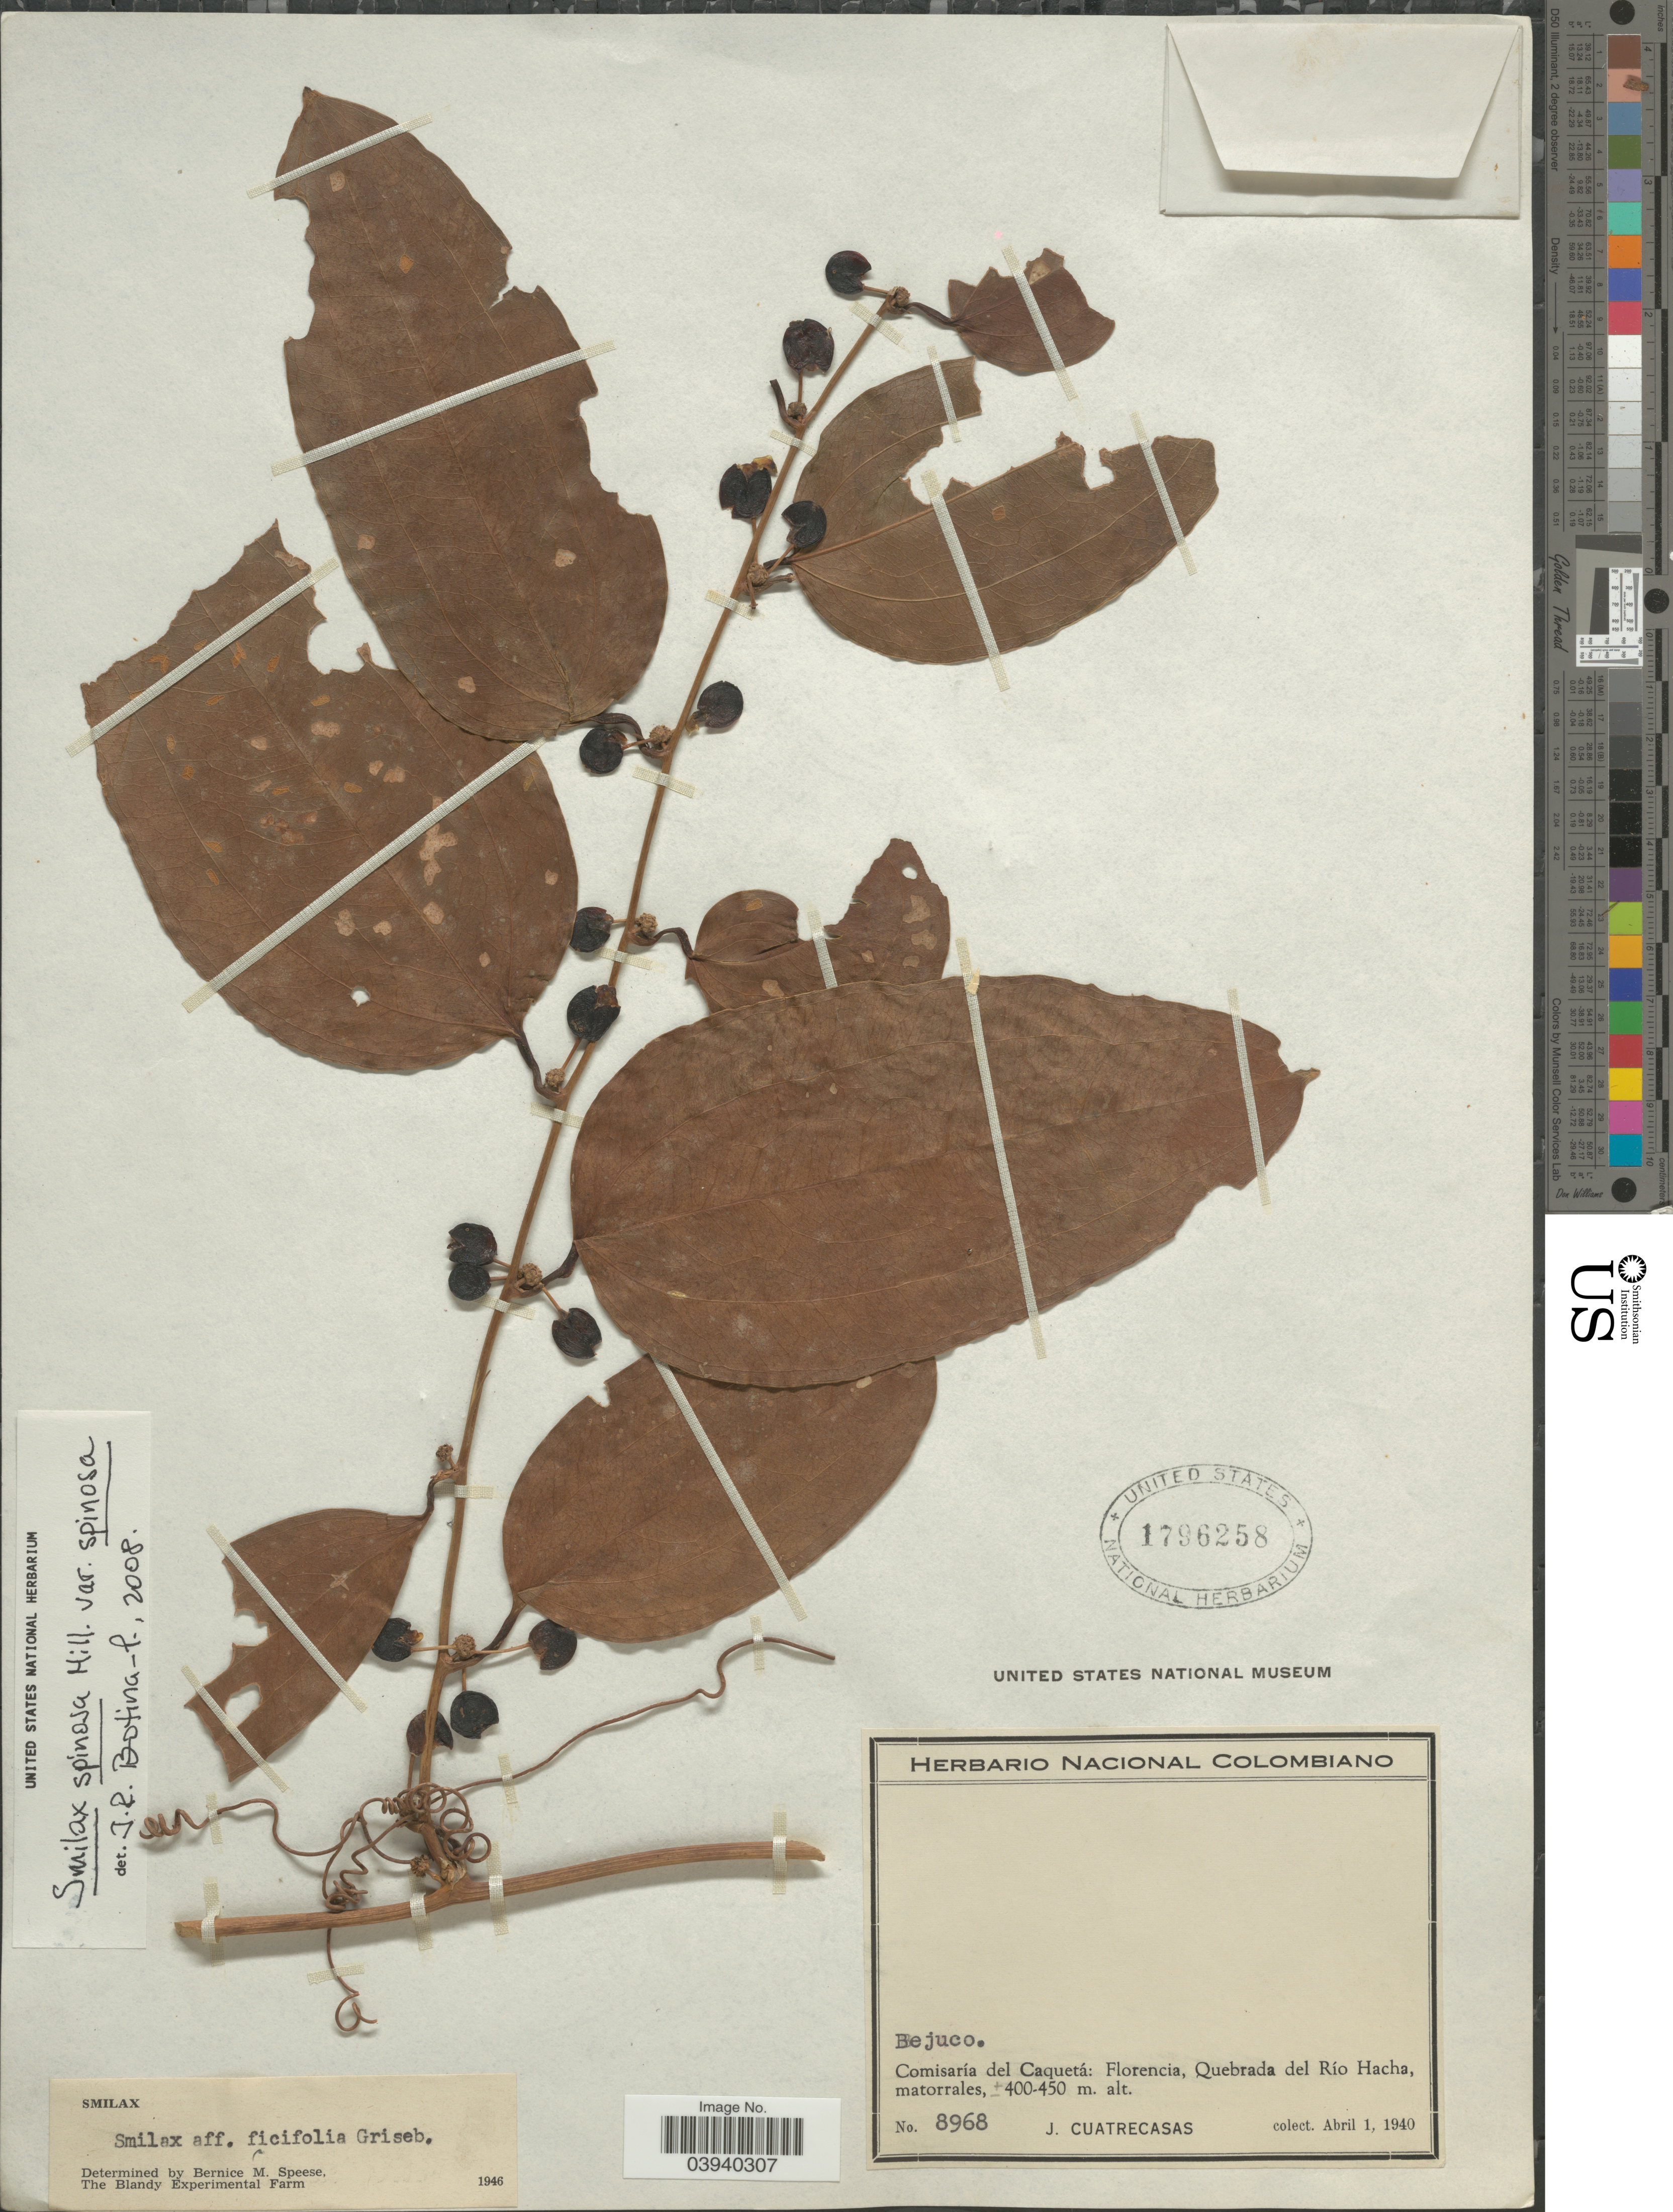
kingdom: Plantae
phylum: Tracheophyta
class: Liliopsida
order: Liliales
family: Smilacaceae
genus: Smilax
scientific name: Smilax spinosa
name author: Mill.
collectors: J. Cuatrecasas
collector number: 8968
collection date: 1940-04-01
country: Colombia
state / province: Caquetá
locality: Comisaría del Caquetá: Florencia, Quebrada del Río Hacha, matorrales.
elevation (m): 400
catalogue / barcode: US 1796258